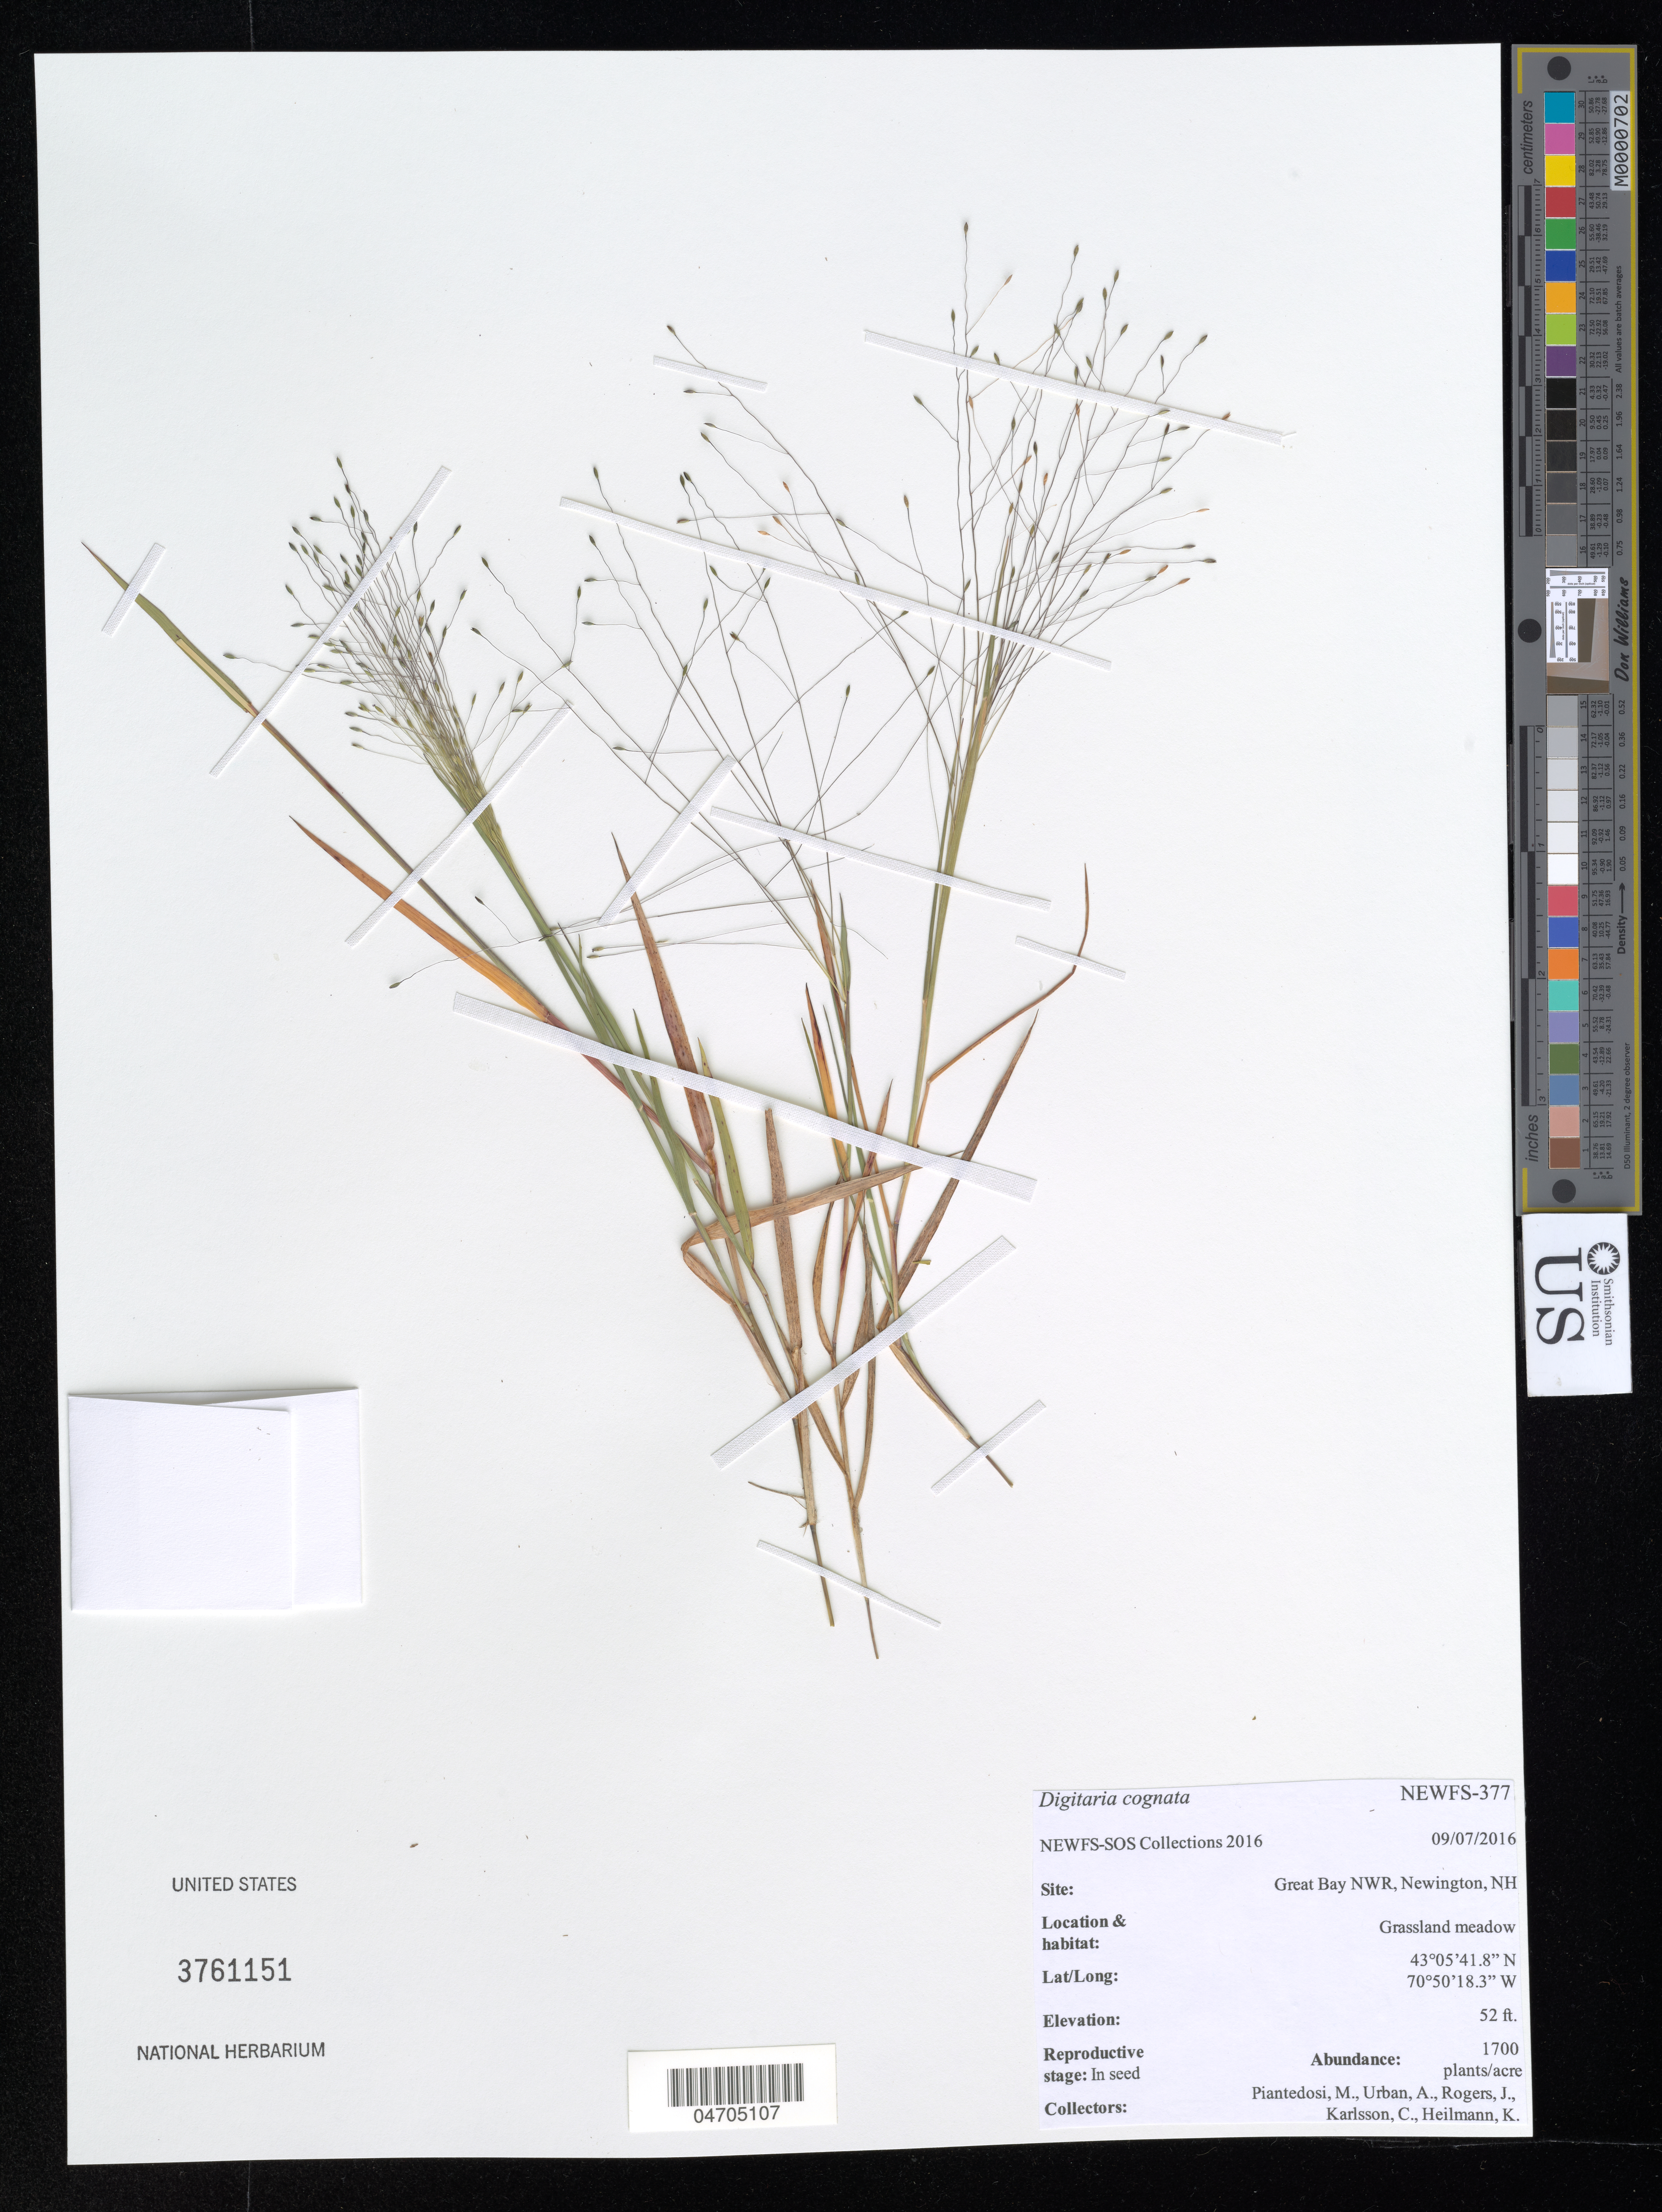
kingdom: Plantae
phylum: Tracheophyta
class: Liliopsida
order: Poales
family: Poaceae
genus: Digitaria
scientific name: Digitaria cognata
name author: (Scult.) Pilg.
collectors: M. Piantedosi, A. Urban, J. Rogers, C. Karlsson & K. Heilmann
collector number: NEWFS-377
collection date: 2016-09-07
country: United States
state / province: New Hampshire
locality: Site: Great Bay NWR, Newington, NH.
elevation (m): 16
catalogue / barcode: US 3761151